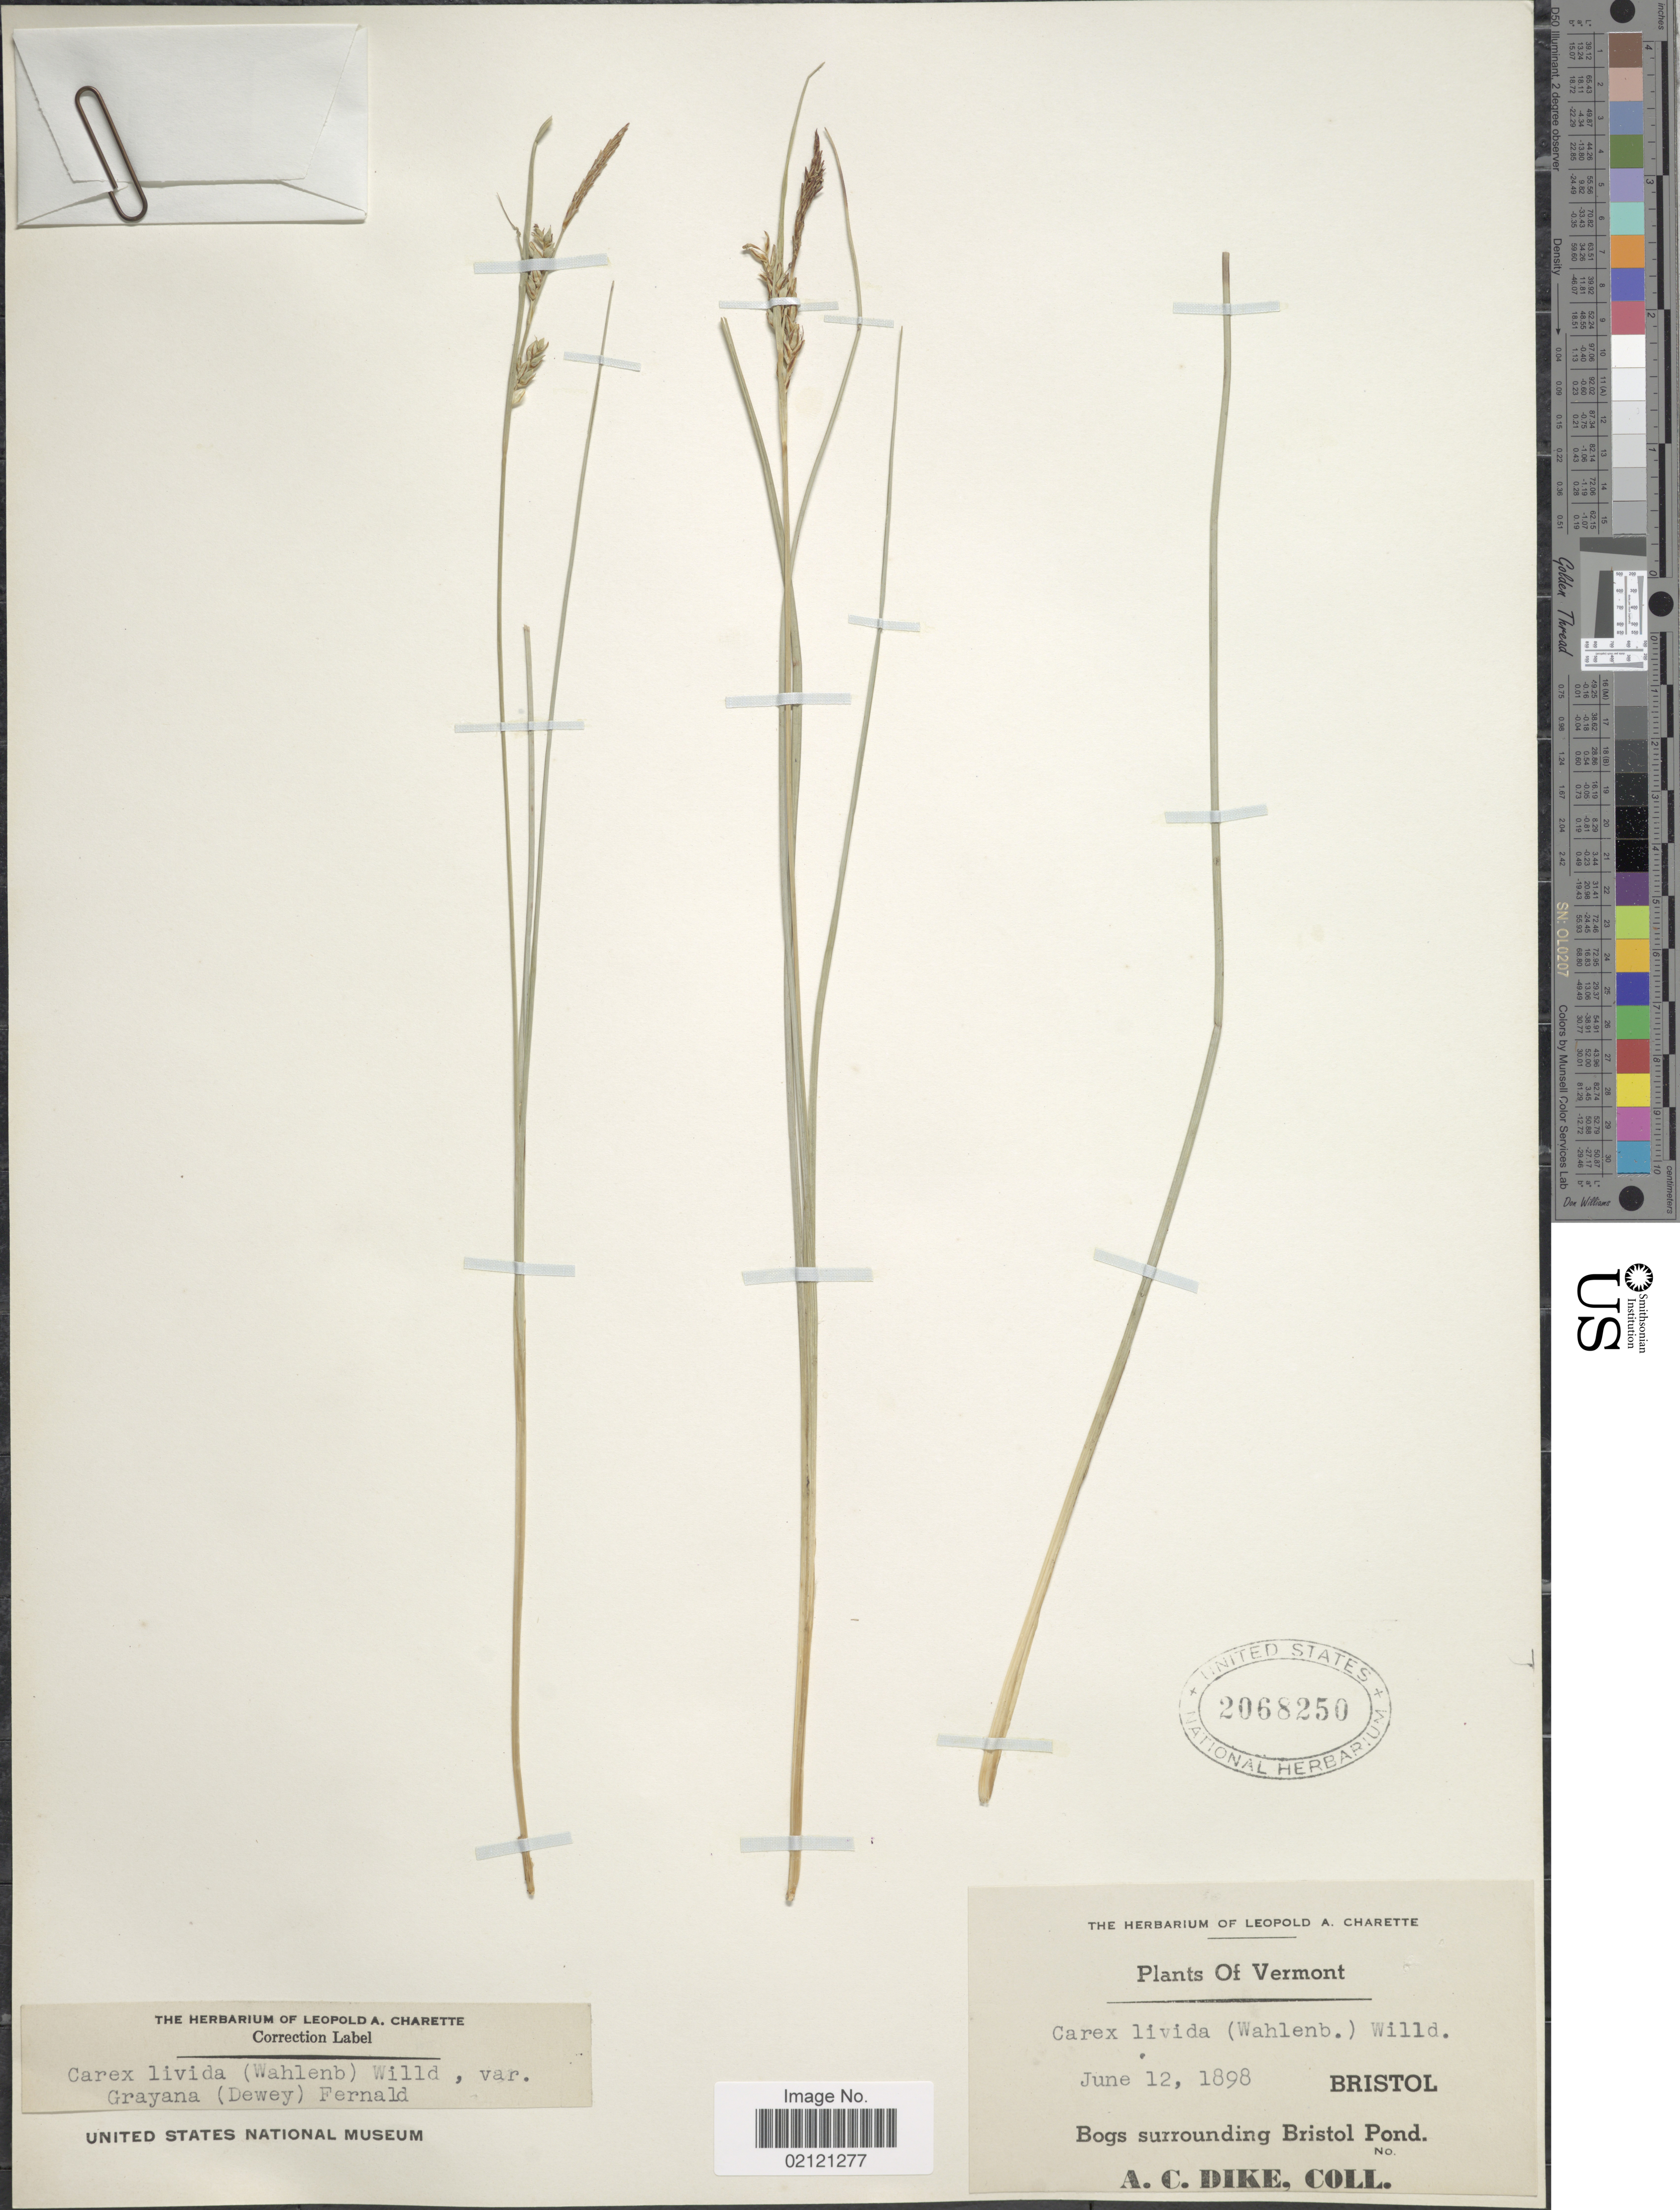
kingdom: Plantae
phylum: Tracheophyta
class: Liliopsida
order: Poales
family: Cyperaceae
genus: Carex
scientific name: Carex livida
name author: (Wahlenb.) Willd.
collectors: A. Dike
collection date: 1898-06-12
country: United States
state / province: Vermont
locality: Bristol, Bogs surrounding Bristol Pond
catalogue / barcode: US 2068250